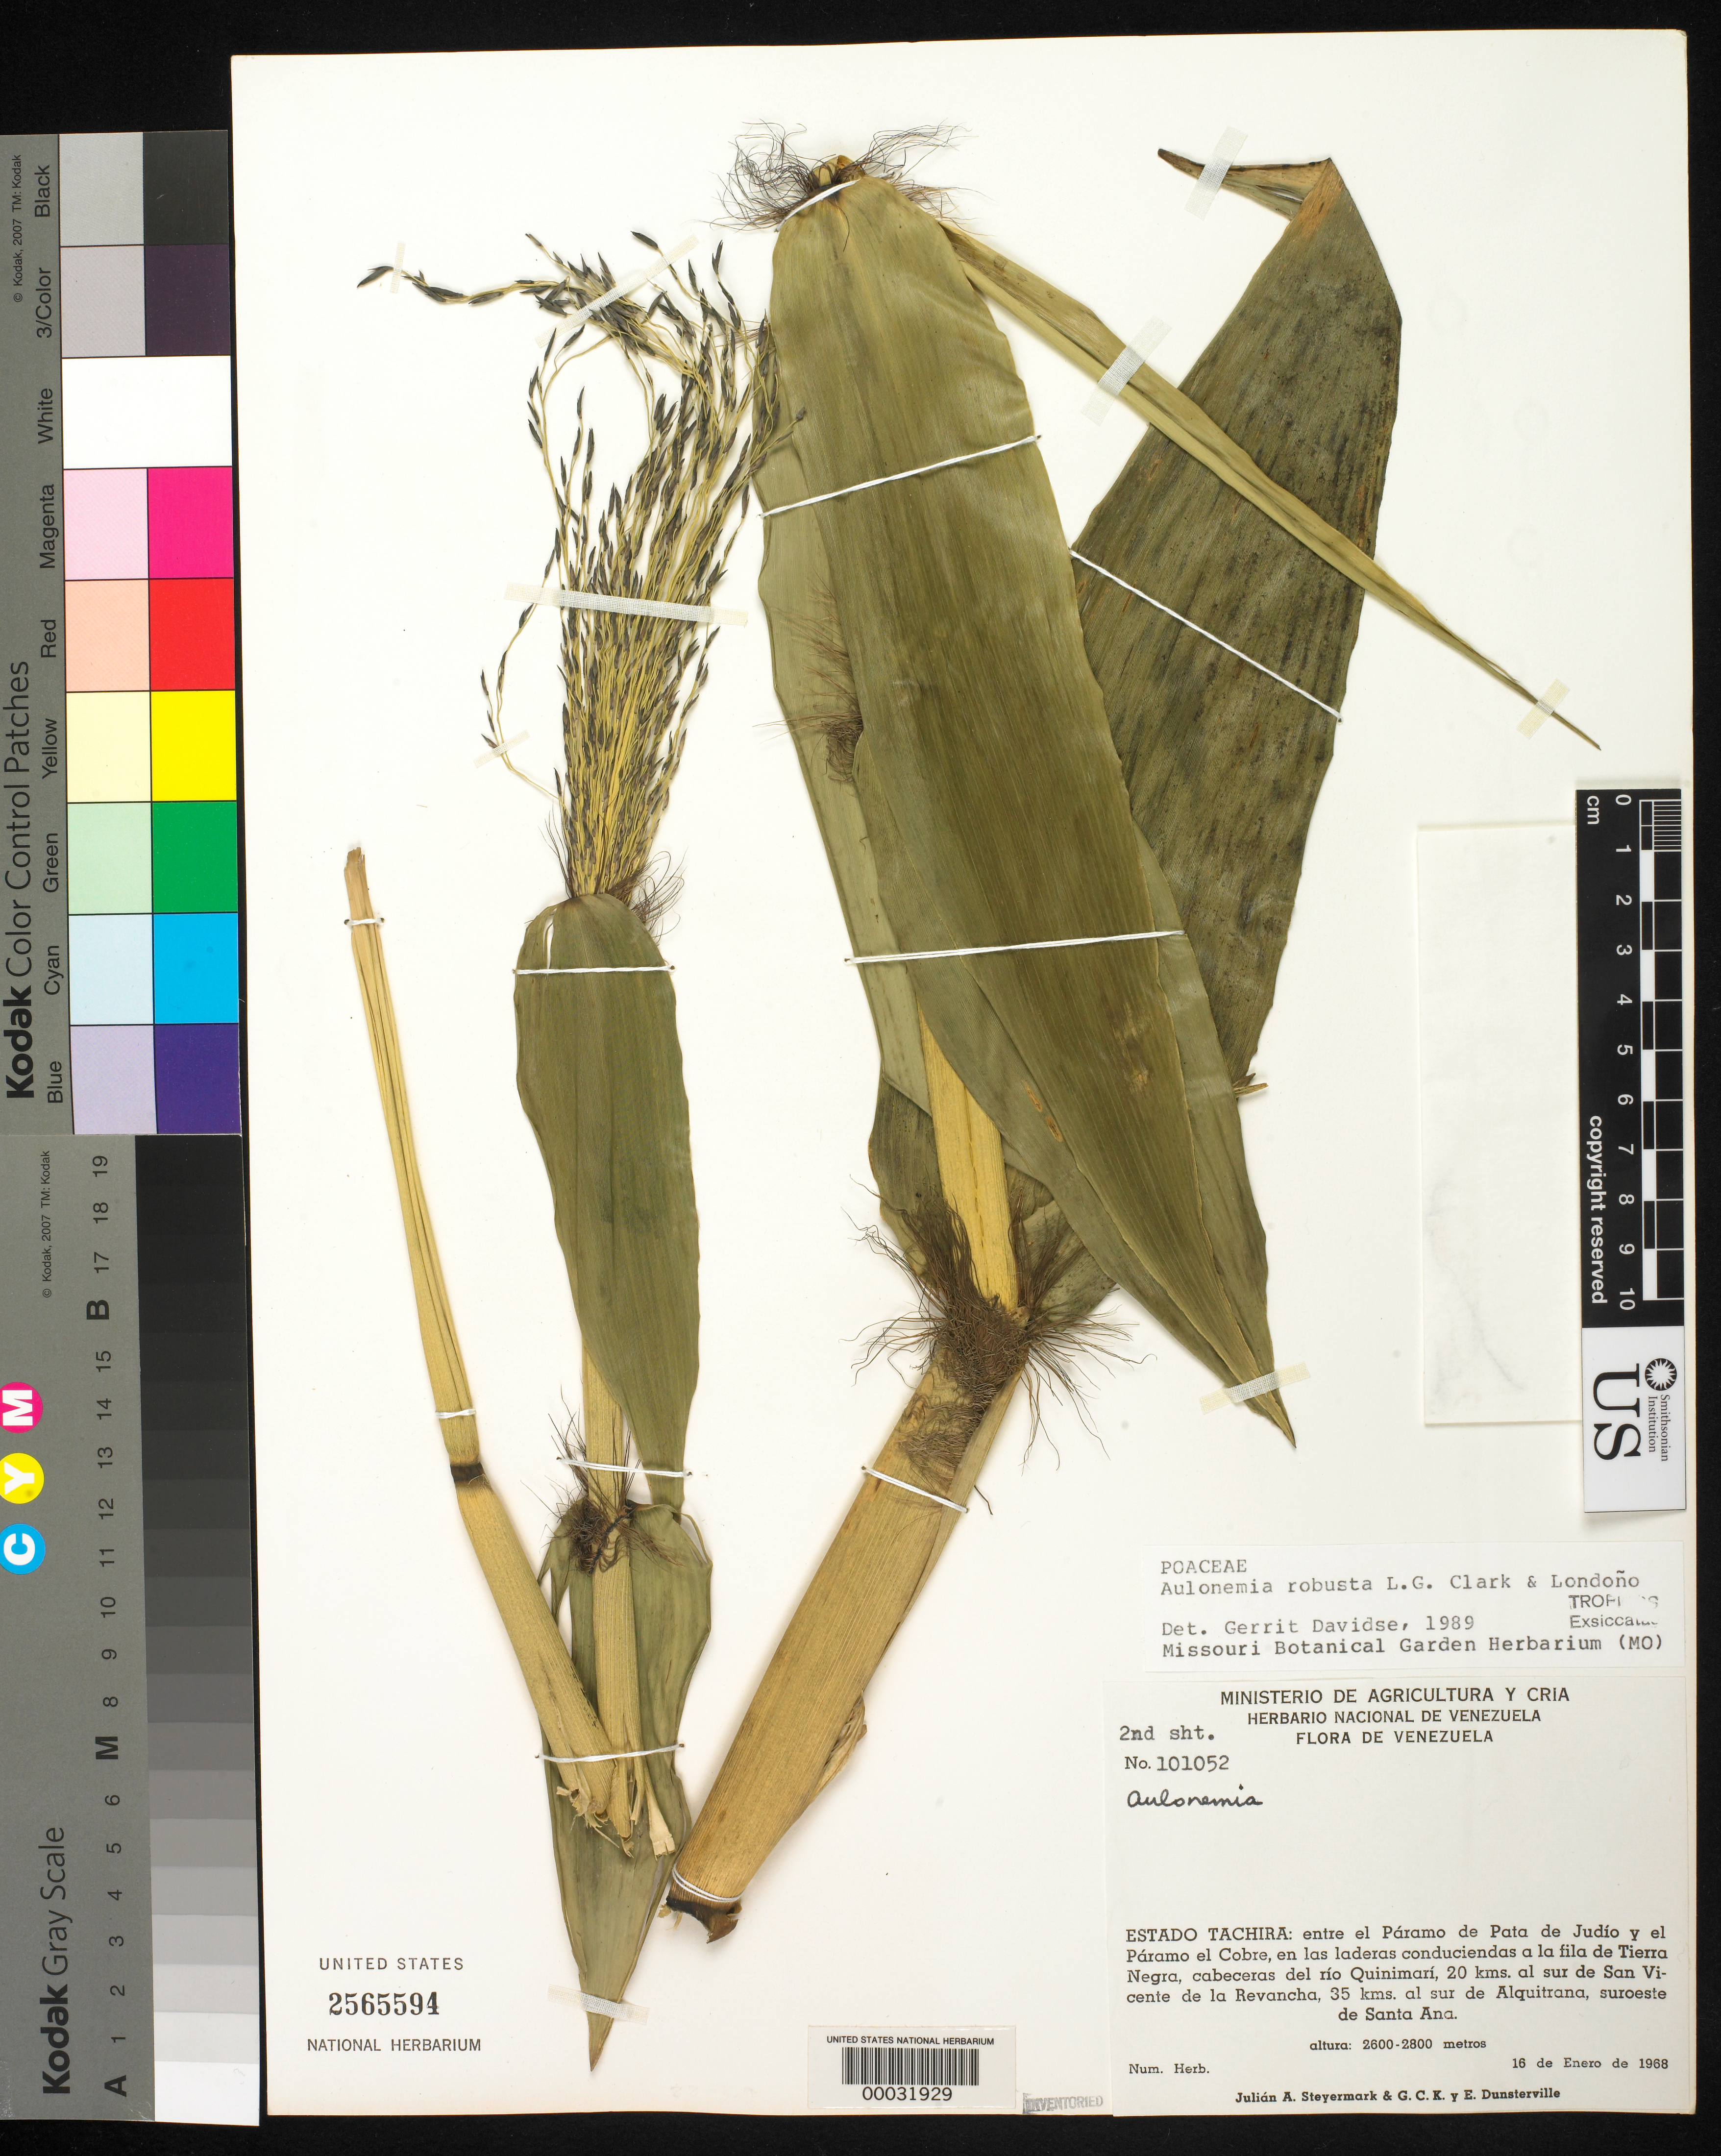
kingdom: Plantae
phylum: Tracheophyta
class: Liliopsida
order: Poales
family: Poaceae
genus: Aulonemia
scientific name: Aulonemia robusta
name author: L.G. Clark & Londoño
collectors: J. Steyermark, G. C. K. Dunsterville & E. Dunsterville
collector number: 101052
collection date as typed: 16 Jan 1968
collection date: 1968-01-16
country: Venezuela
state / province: Tachira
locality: Entre el paramo de pata de judio y el paramo el cobre, en las laderas conduciendas a la fila de tierra negra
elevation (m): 2600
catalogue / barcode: US 2565594